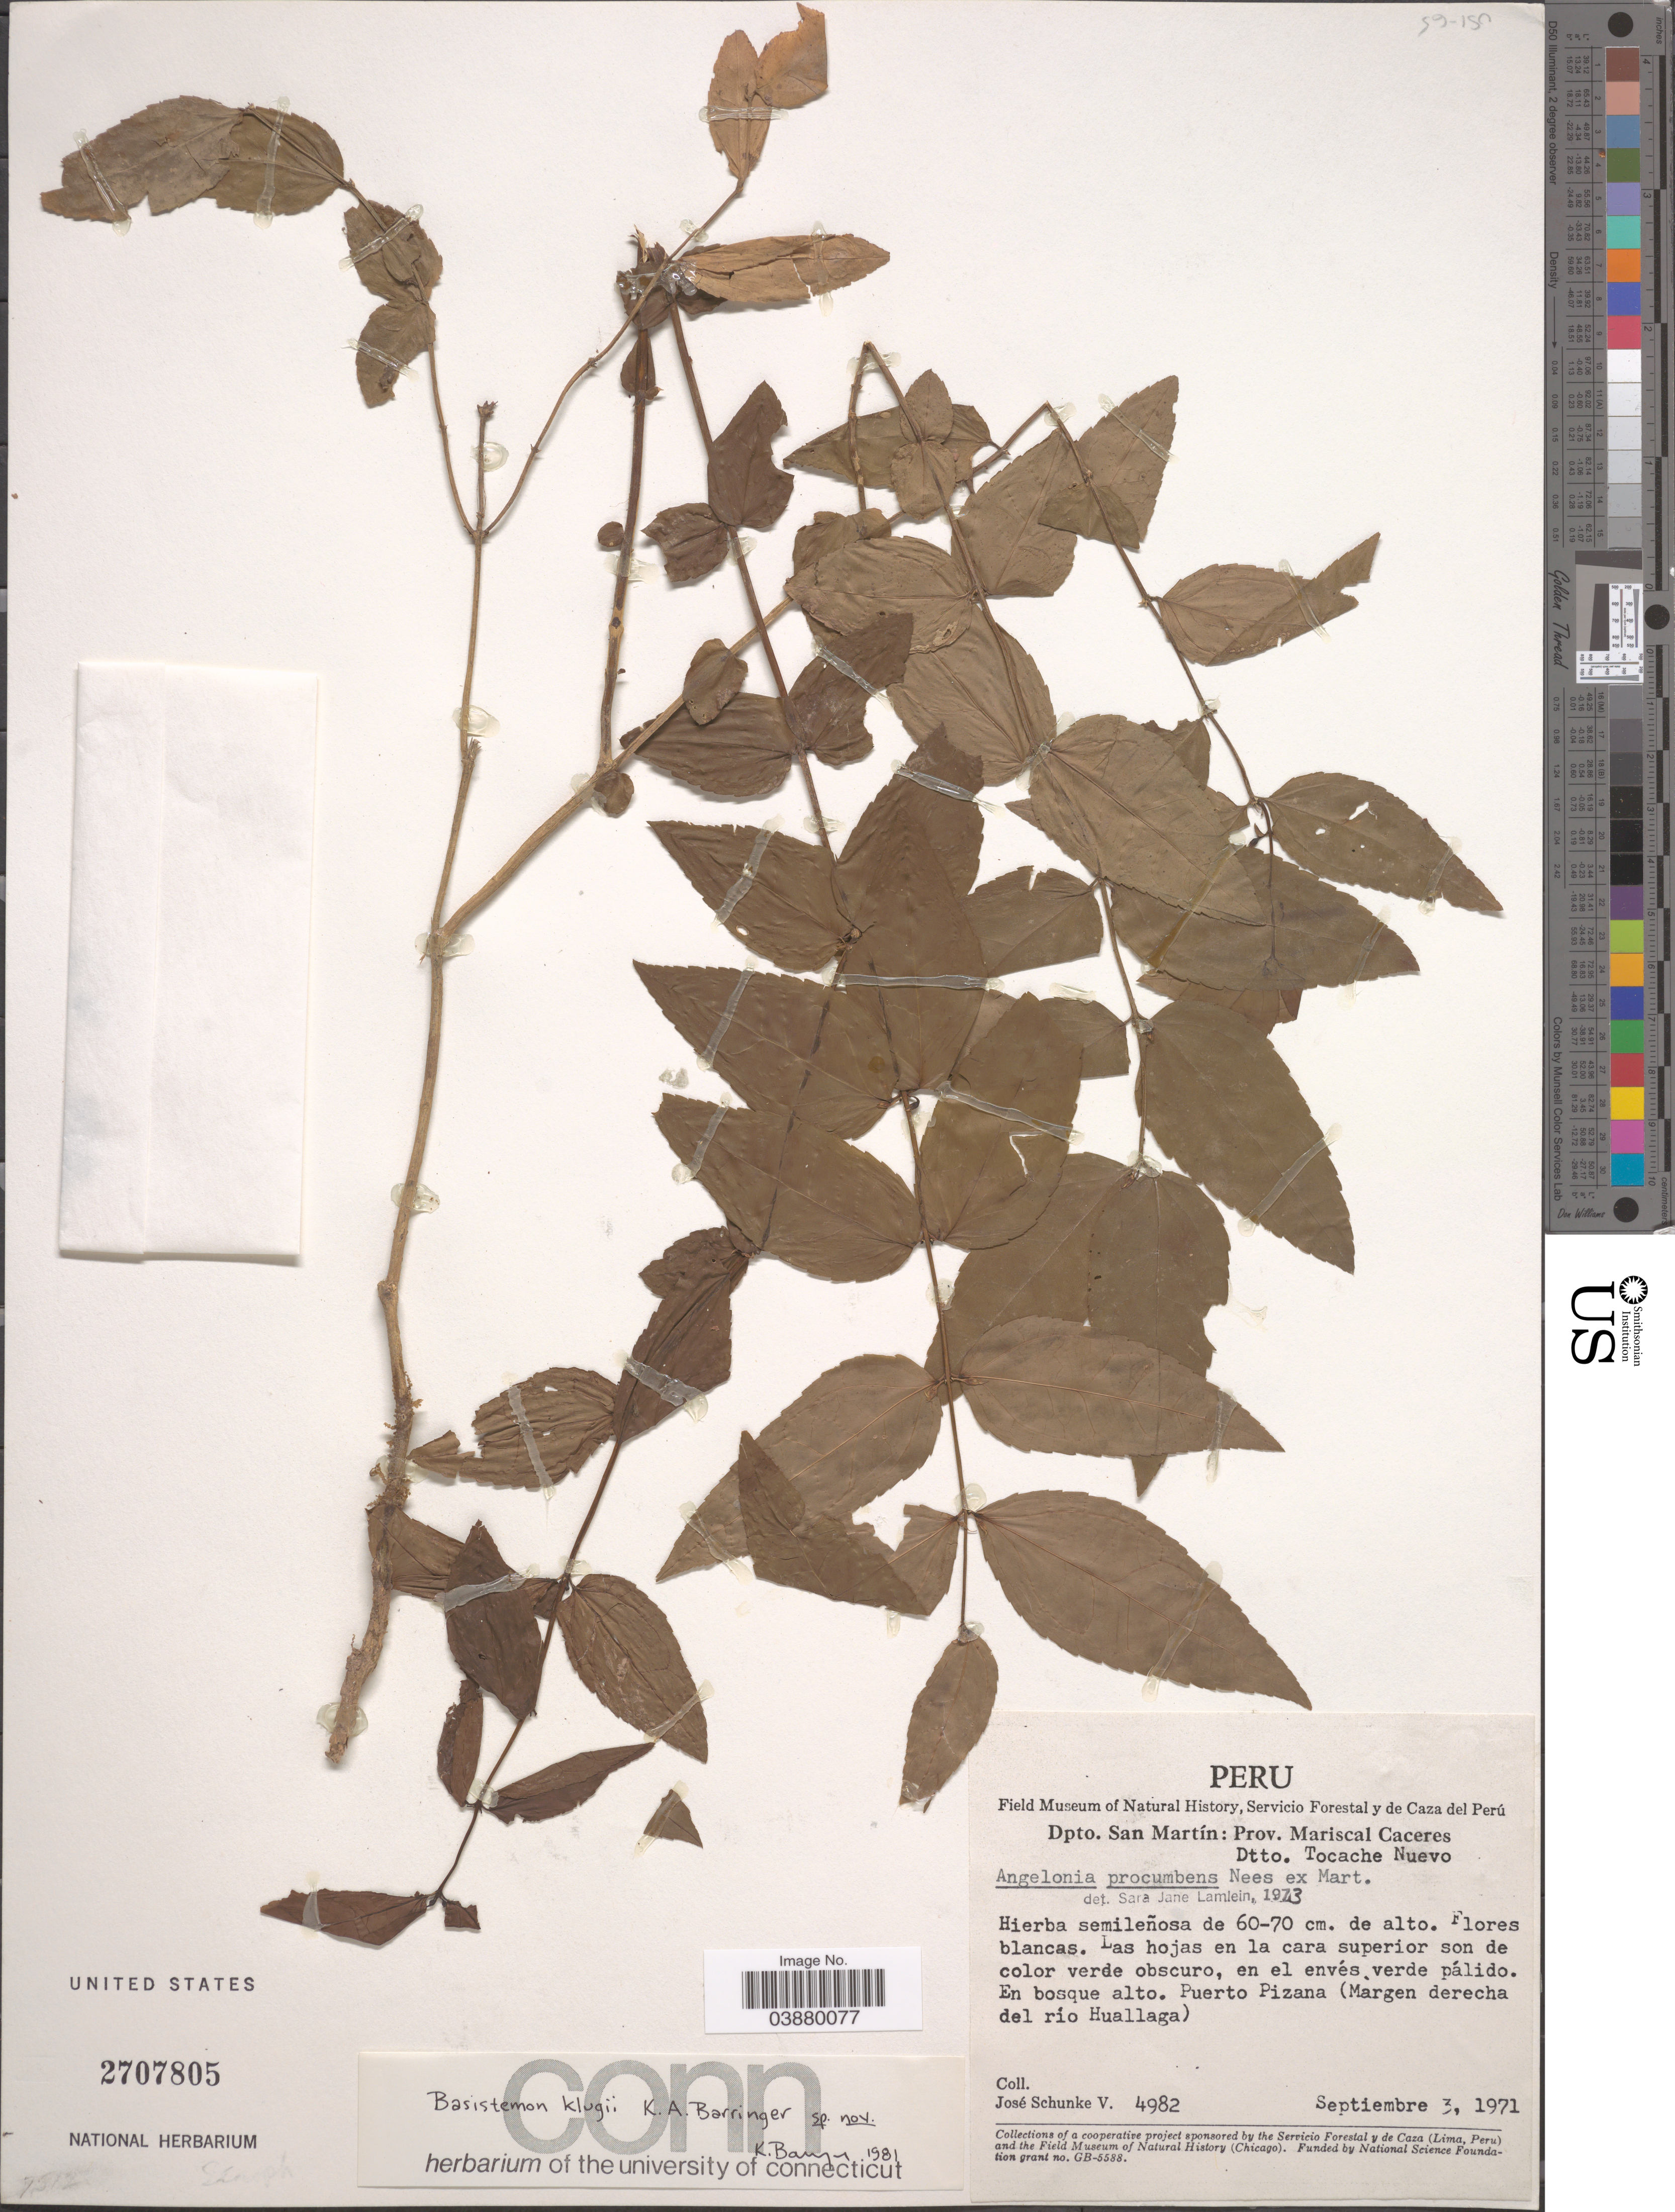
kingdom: Plantae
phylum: Tracheophyta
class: Magnoliopsida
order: Lamiales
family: Plantaginaceae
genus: Basistemon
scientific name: Basistemon klugii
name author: Barringer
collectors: J. Schunke Vigo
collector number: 4982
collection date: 1971-09-03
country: Peru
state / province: San Martín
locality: Dpto. San Martín: Prov. Mariscal Caceres, Dtto. Tocache Nuevo. Puerto Pizana (Margen derecha del río Huallaga).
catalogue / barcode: US 2707805